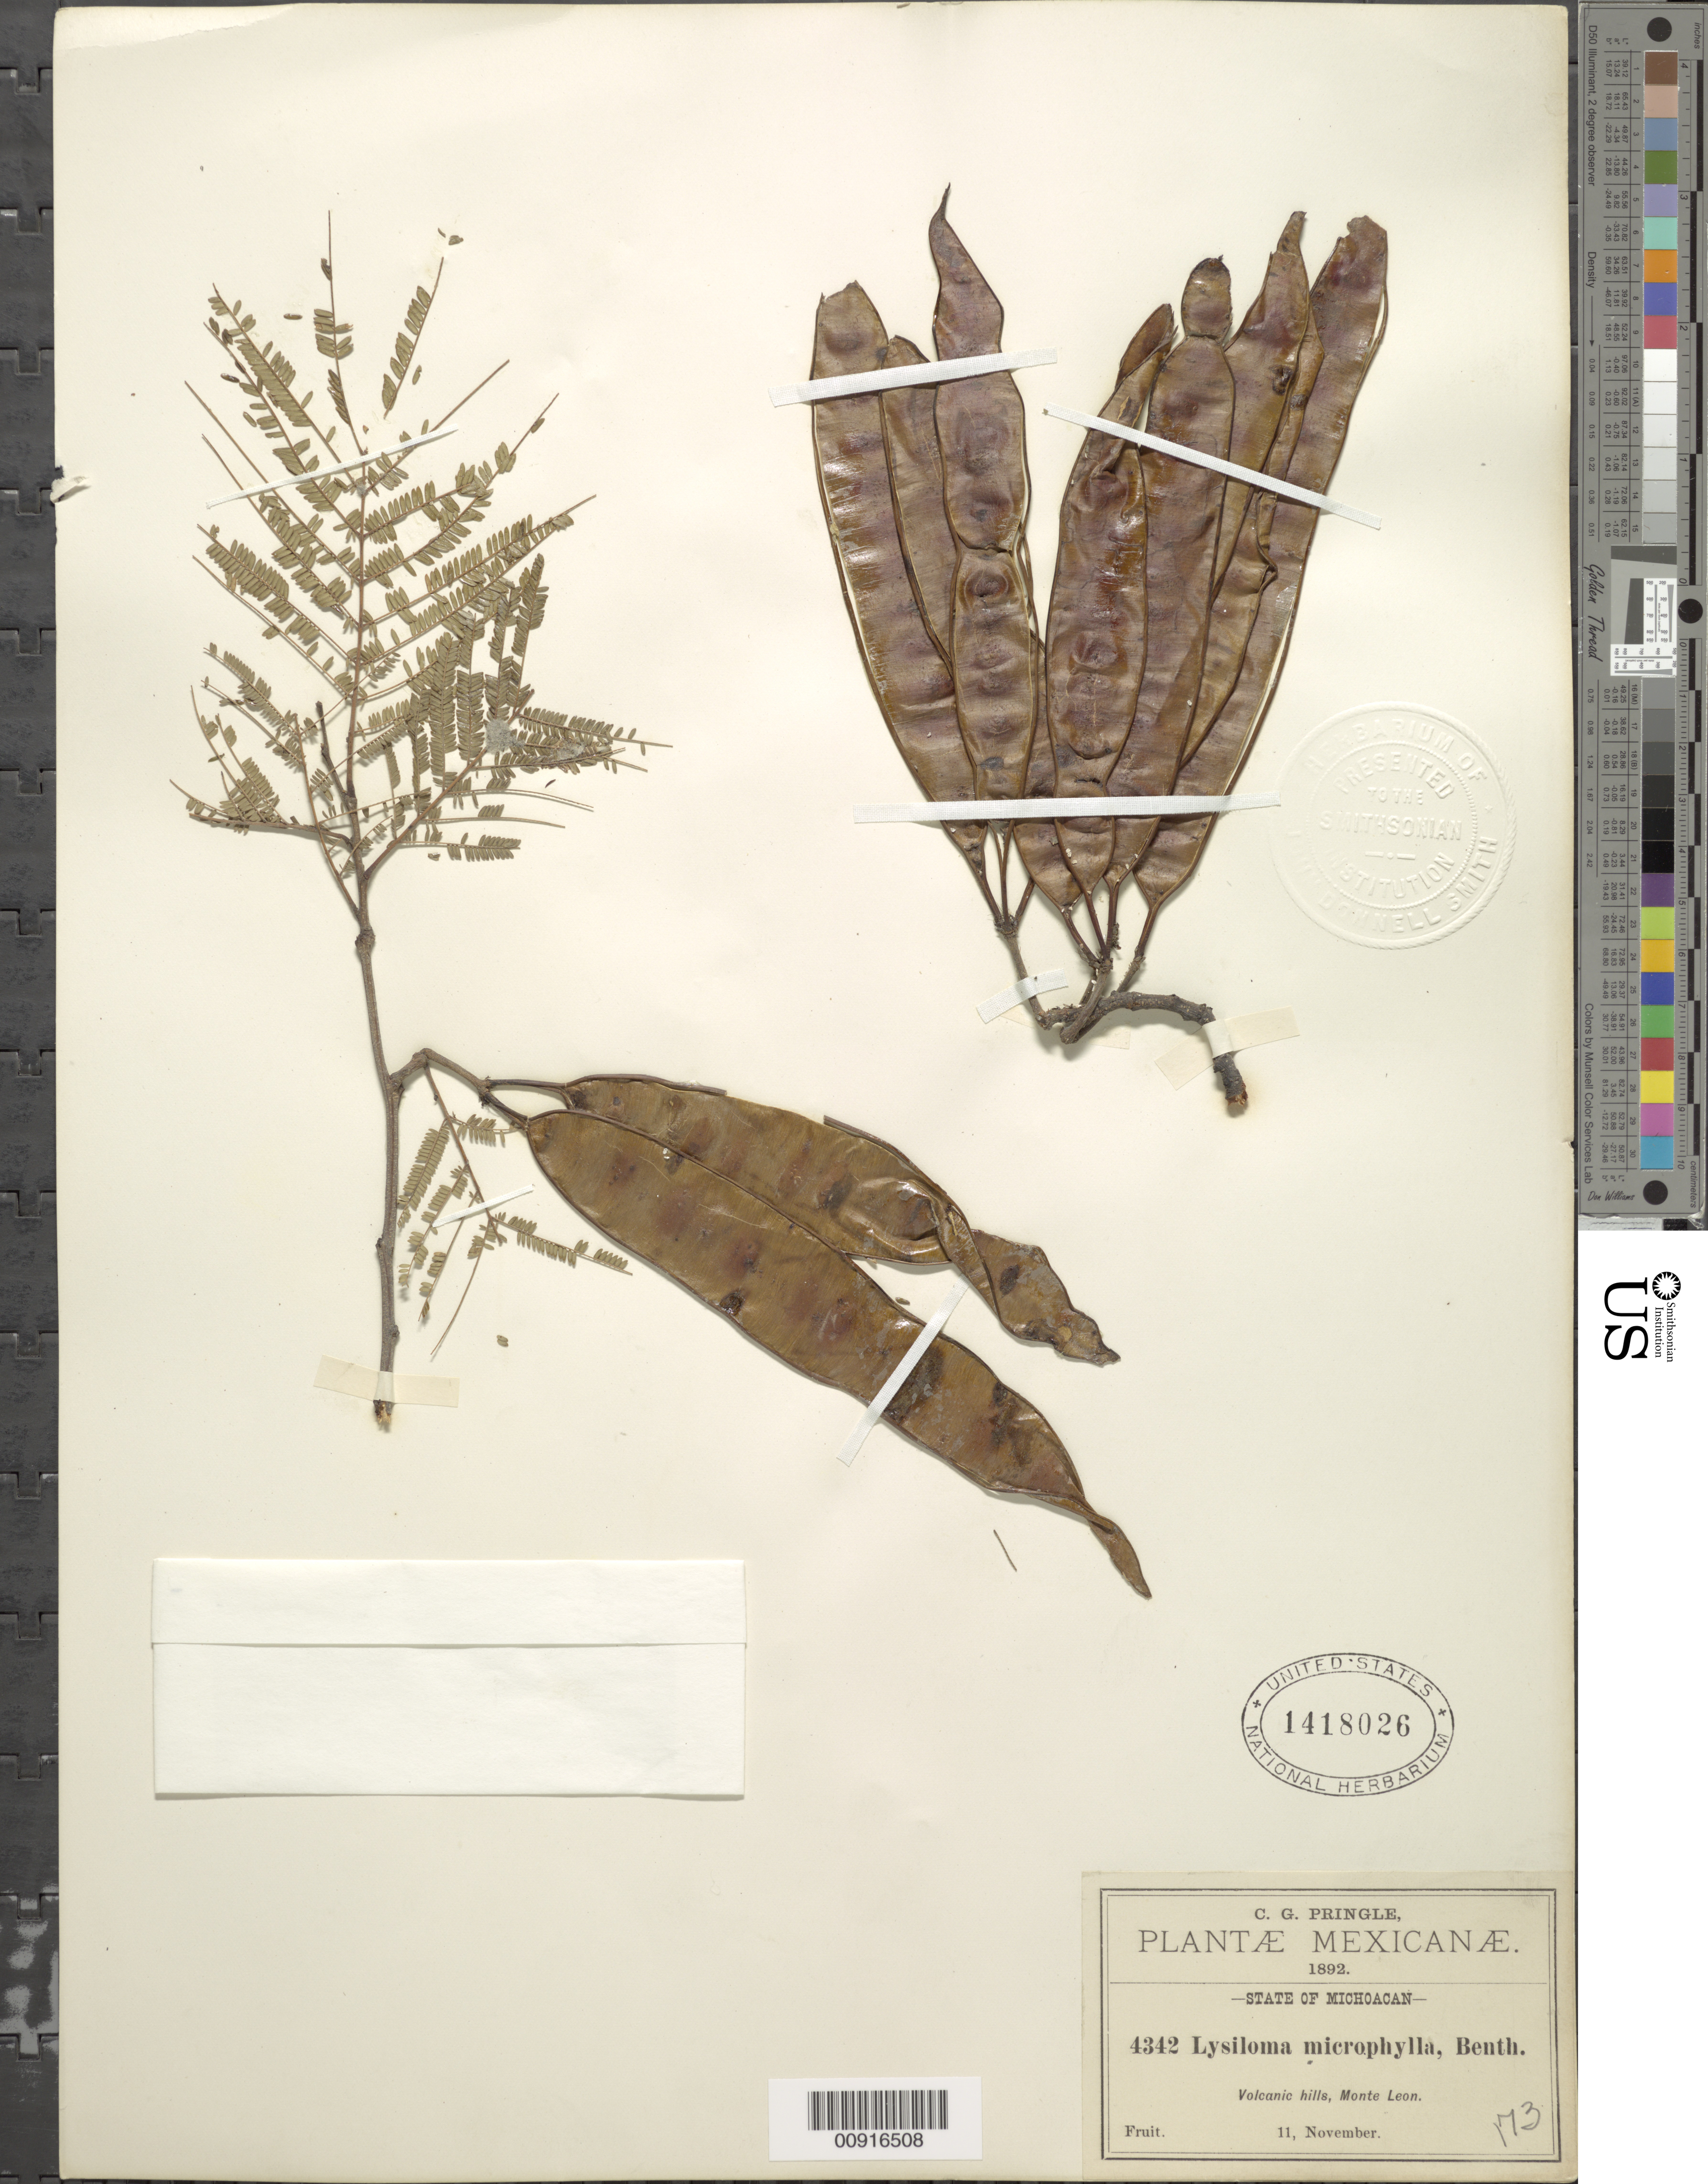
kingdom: Plantae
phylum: Tracheophyta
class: Magnoliopsida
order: Fabales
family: Fabaceae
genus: Lysiloma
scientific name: Lysiloma microphyllum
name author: Benth.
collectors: C. G. Pringle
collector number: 4342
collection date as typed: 11 Nov 1892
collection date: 1892-11-11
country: Mexico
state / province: Michoacán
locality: Monte León, State of Michoacán.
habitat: Volcanic hills.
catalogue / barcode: US 1418026